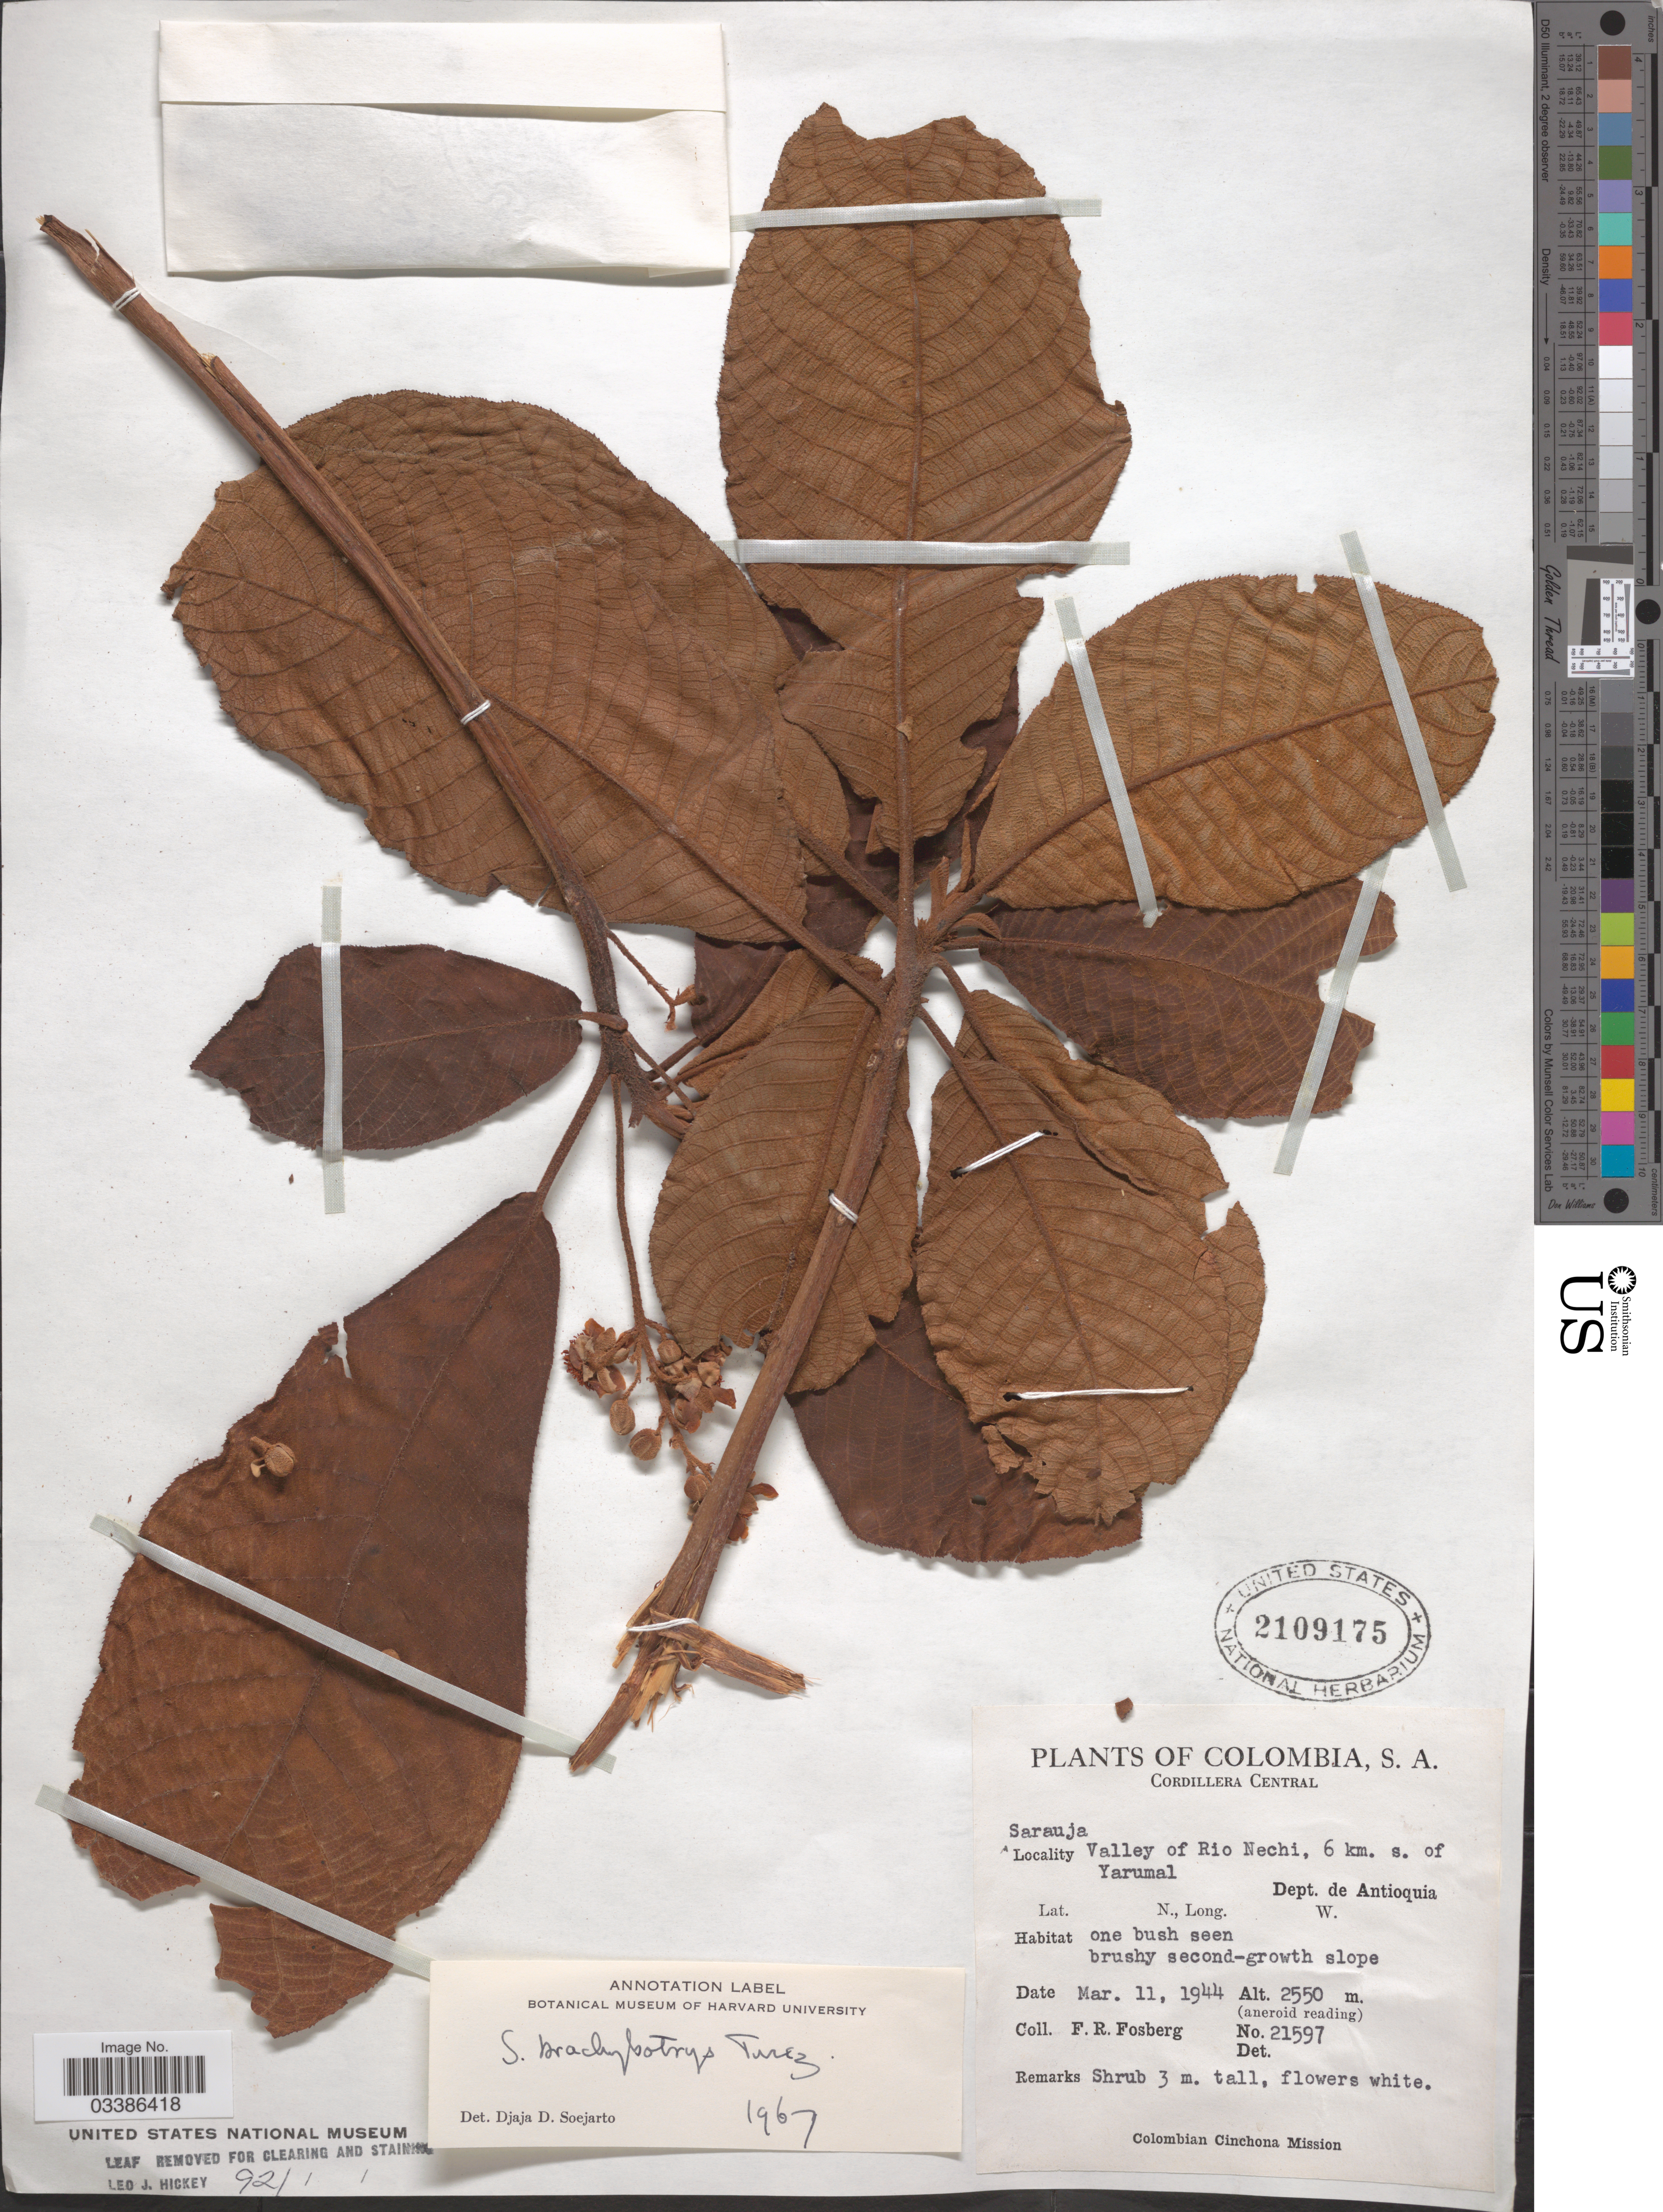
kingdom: Plantae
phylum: Tracheophyta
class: Magnoliopsida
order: Ericales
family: Actinidiaceae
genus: Saurauia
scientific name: Saurauia brachybotrys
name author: Turcz.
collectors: F. R. Fosberg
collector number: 21597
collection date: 1944-03-11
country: Colombia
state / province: Antioquia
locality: Cordillera Central. Valley of Rio Nechi, 6 km. s. of Yarumal. Dept. de Antioquia.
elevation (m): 2550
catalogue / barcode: US 2109175